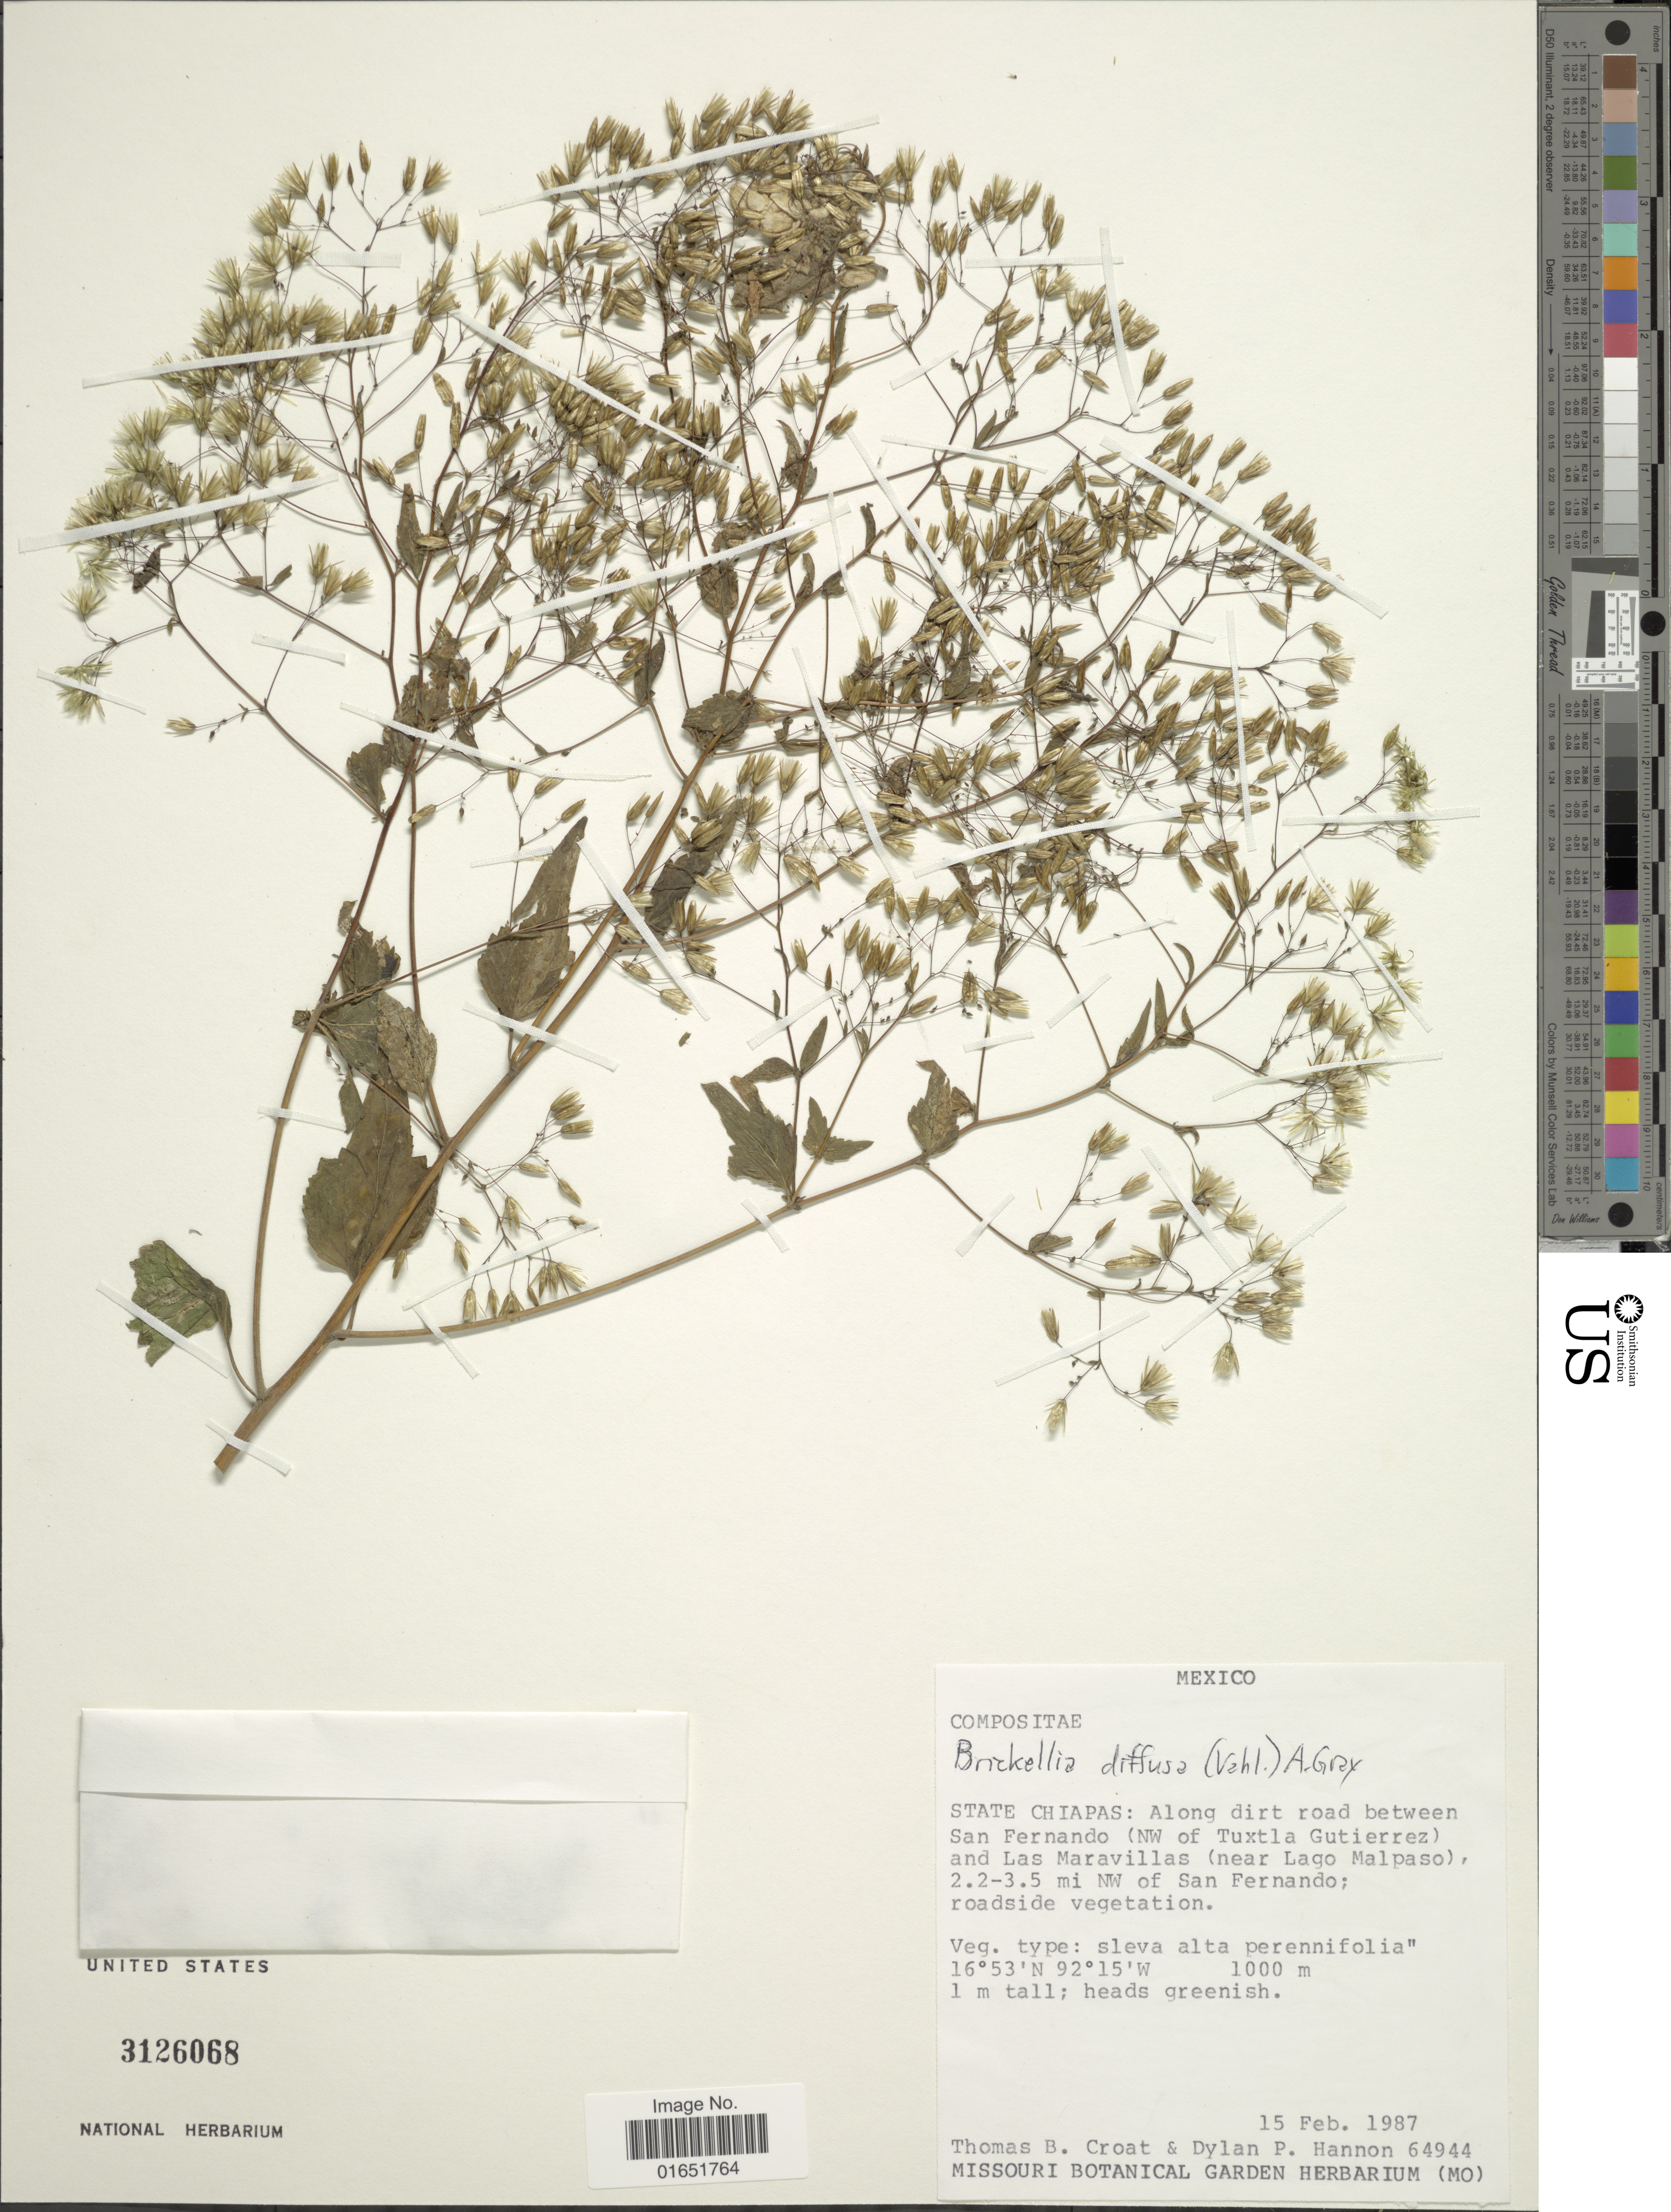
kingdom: Plantae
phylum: Tracheophyta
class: Magnoliopsida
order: Asterales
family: Asteraceae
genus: Brickellia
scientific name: Brickellia diffusa M.E. Jones, nom illeg.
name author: M.E. Jones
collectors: T. B. Croat & D. Hannon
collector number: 64944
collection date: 1987-02-15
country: Mexico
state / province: Chiapas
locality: Along dirt road between San Fernando (NW of Tuxtla Gutierrez) and Las Maravillas (near Lago Malpaso), 2.2-3.5 mi NW of San Fernando; roadside vegetation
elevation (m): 1000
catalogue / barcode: US 3126068